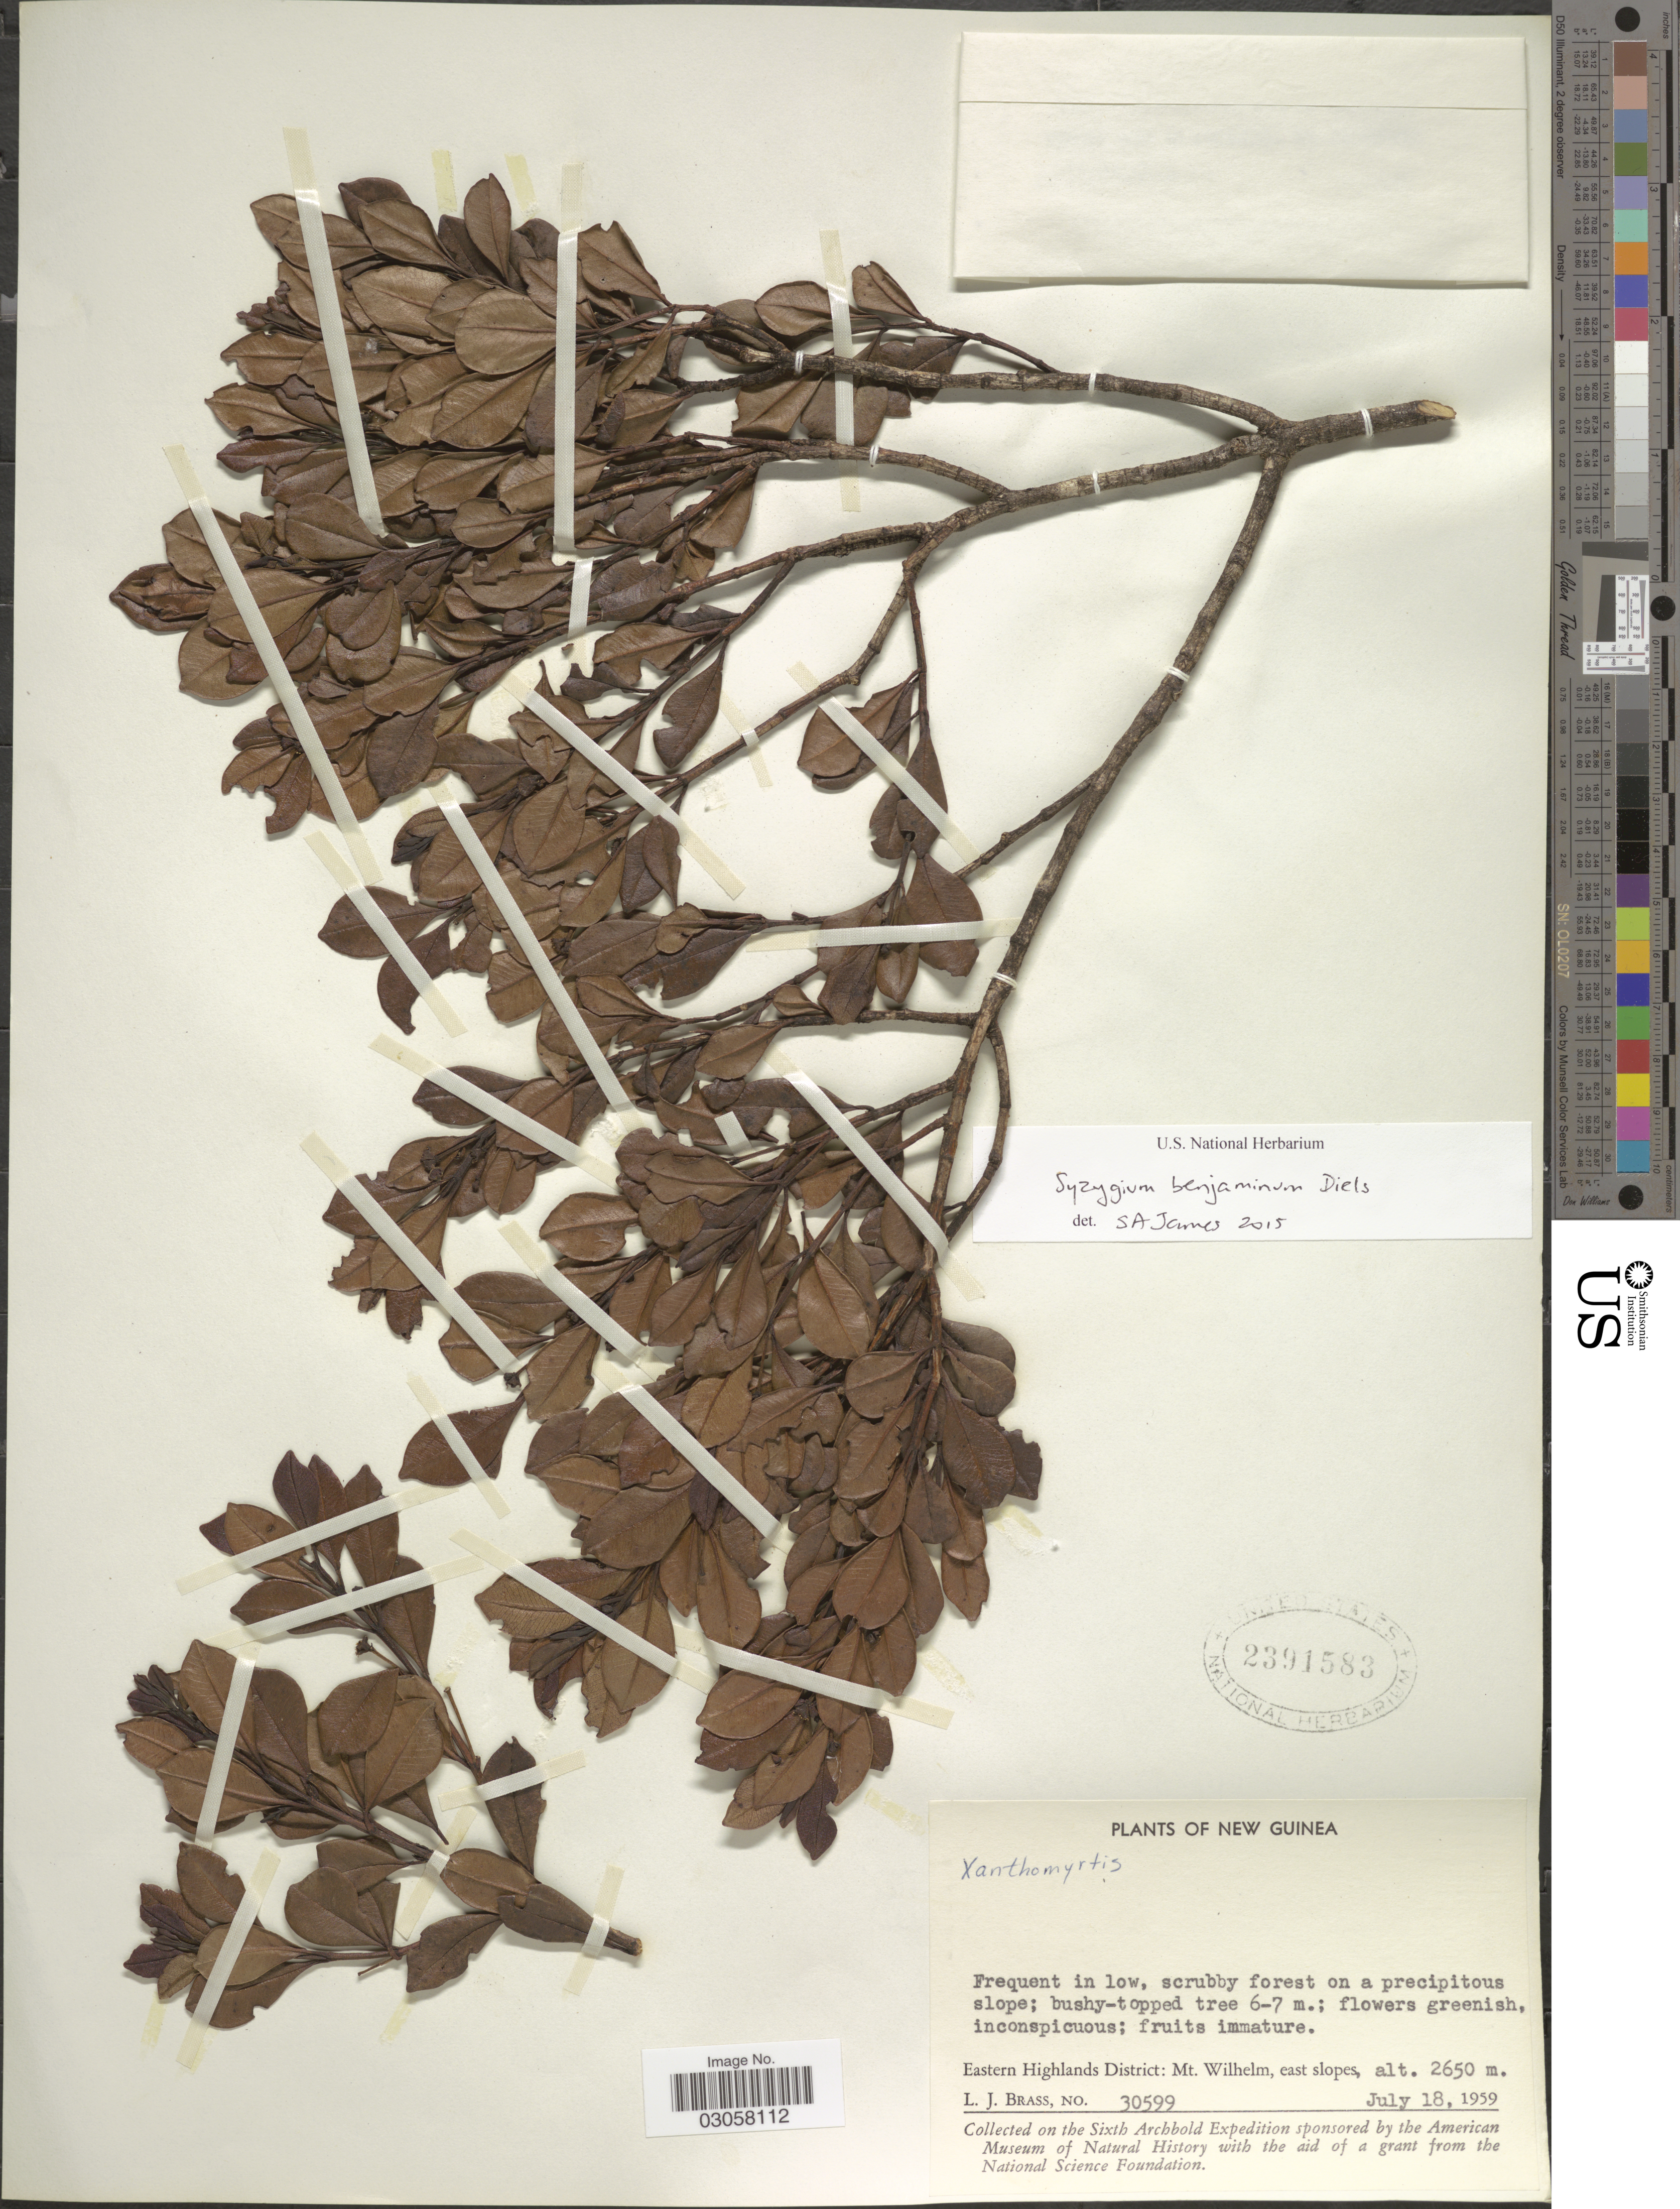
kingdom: Plantae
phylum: Tracheophyta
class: Magnoliopsida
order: Myrtales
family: Myrtaceae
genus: Syzygium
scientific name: Syzygium benjaminum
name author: Diels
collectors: L. J. Brass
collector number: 30599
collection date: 1959-07-18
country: Papua New Guinea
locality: New Guinea. Eastern Highlands District: Mt. Wilhelm, east slopes.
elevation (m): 2650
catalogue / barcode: US 2391583